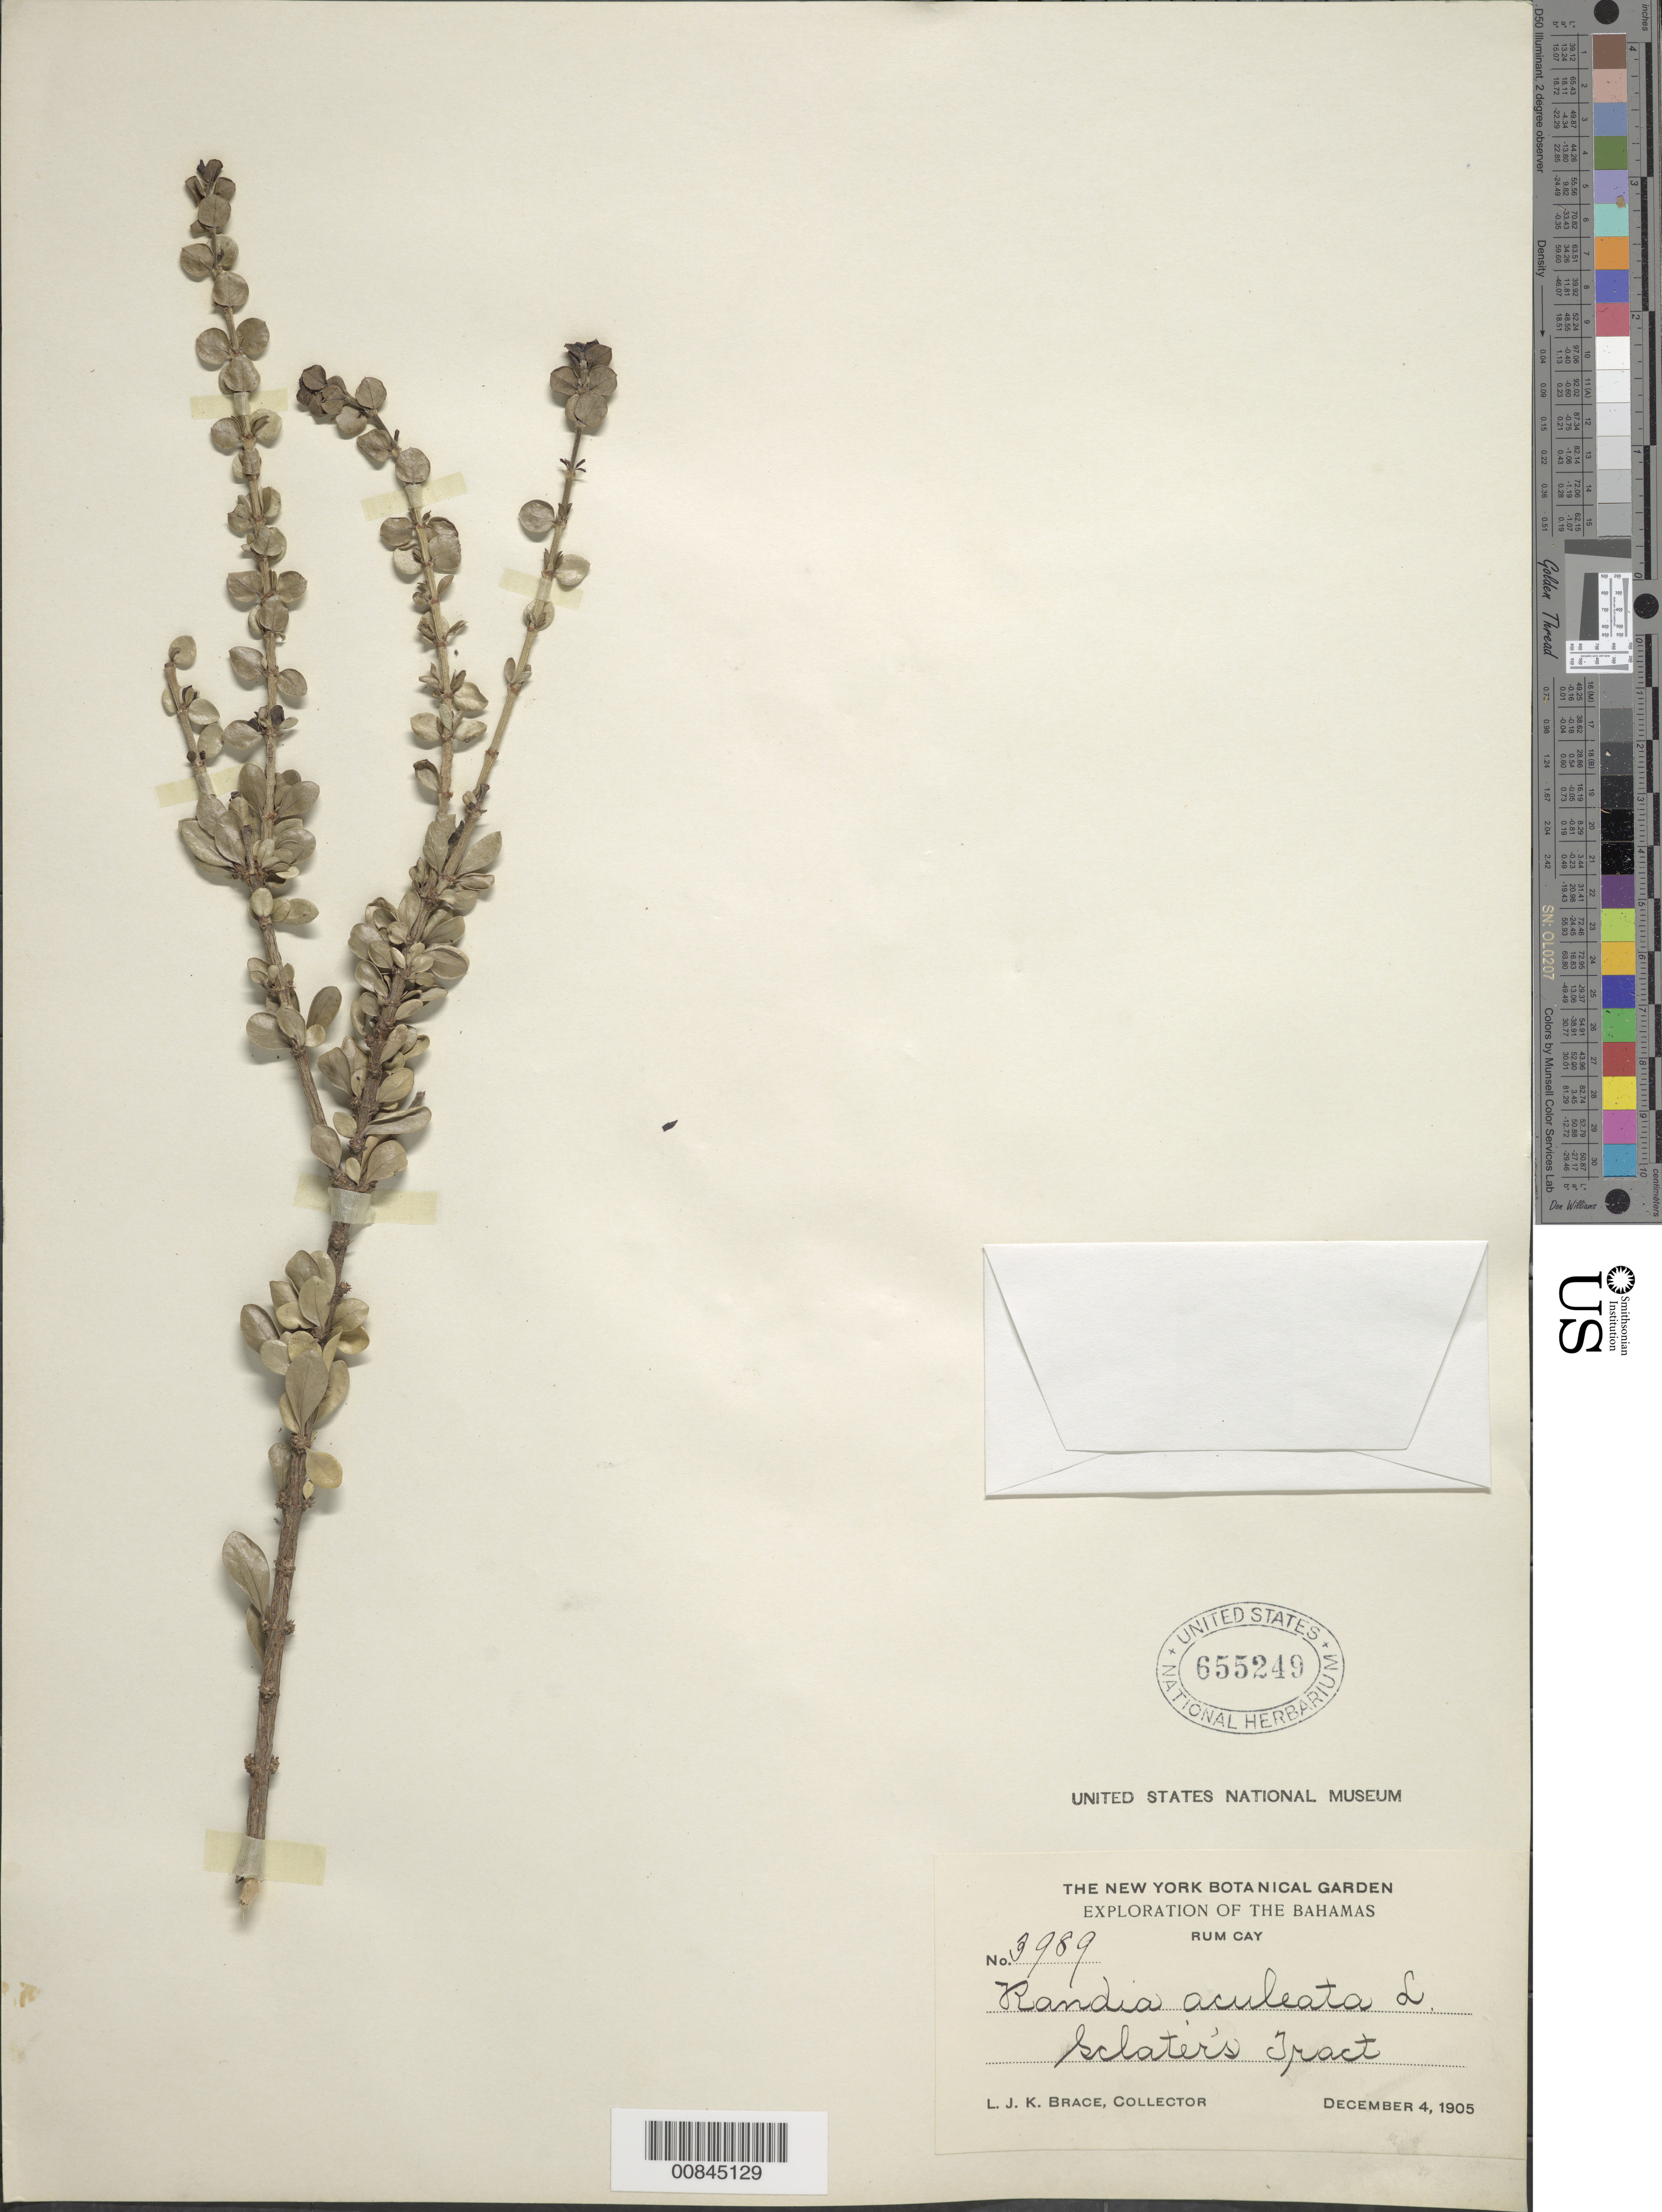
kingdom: Plantae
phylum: Tracheophyta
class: Magnoliopsida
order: Gentianales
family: Rubiaceae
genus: Randia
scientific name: Randia aculeata var. aculeata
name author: L.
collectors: L. J. K. Brace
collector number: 3989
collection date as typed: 04 Dec 1905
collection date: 1905-12-04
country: Bahamas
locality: Rum Cay. Sclater's Tract.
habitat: Along tract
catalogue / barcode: US 655249